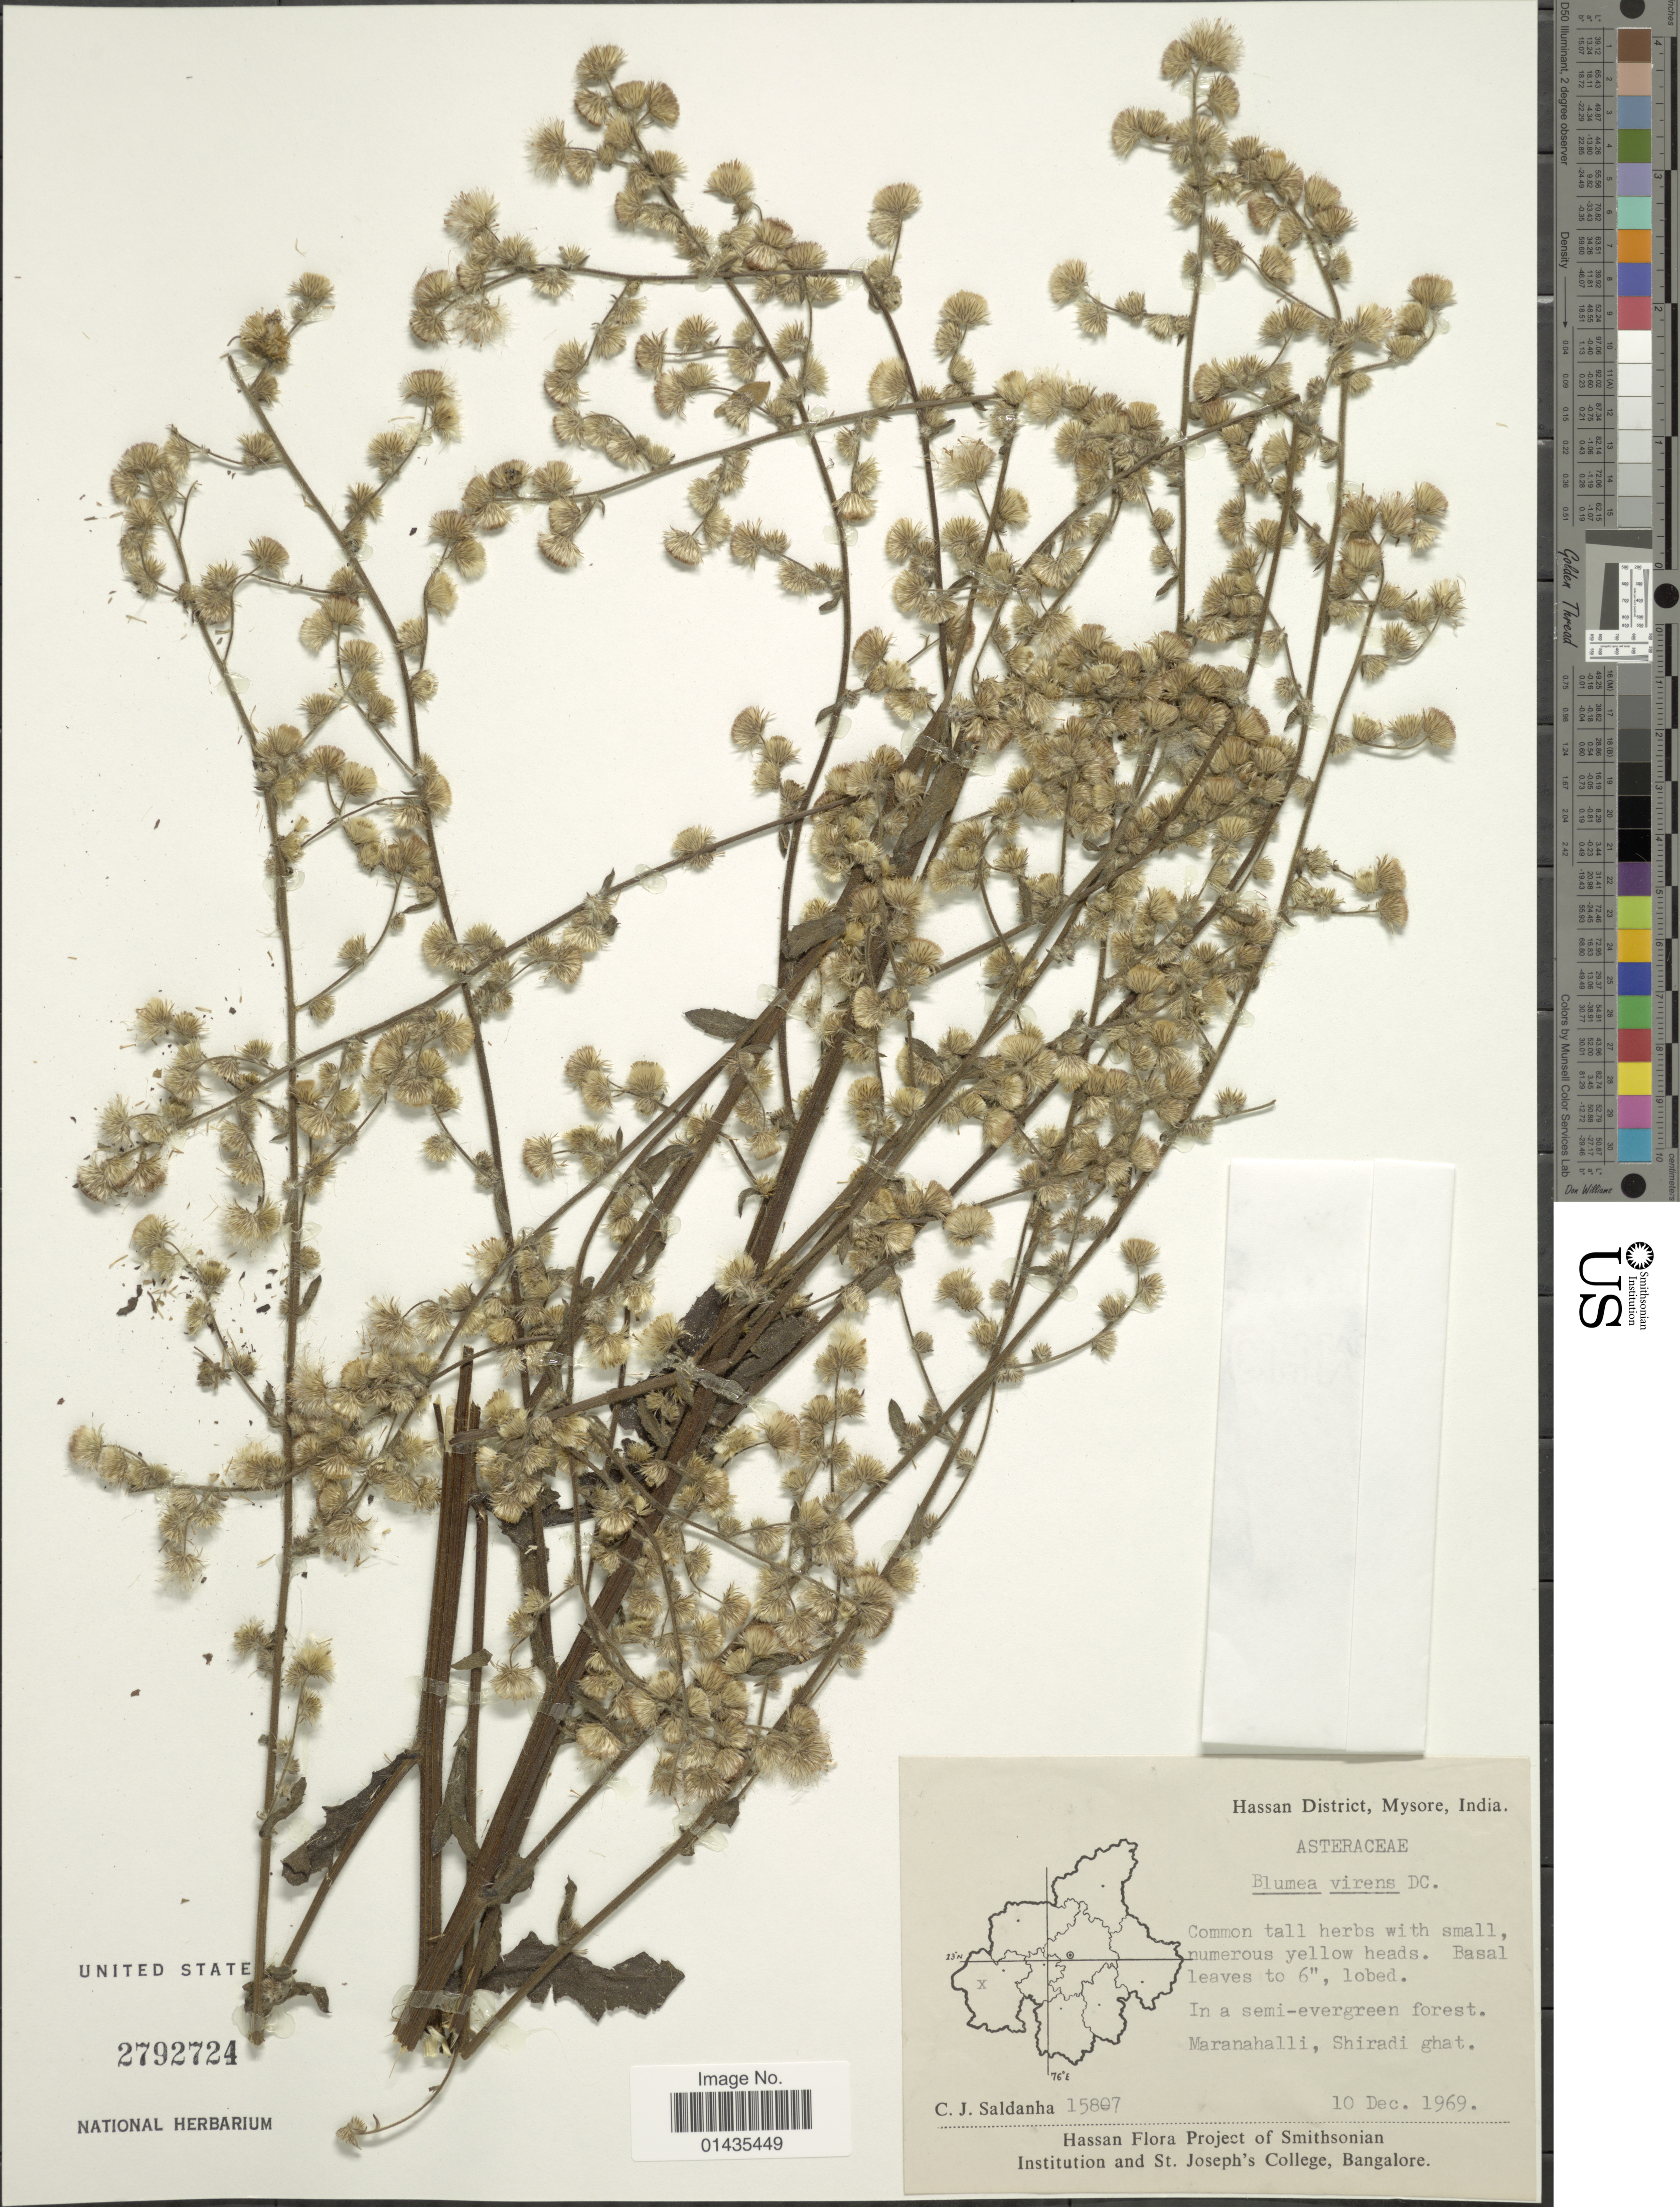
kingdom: Plantae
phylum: Tracheophyta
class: Magnoliopsida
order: Asterales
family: Asteraceae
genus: Blumea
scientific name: Blumea virens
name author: DC.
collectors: C. J. Saldanha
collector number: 15807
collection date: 1969-12-10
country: India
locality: Hassan District, Mysore, near Maranahalli, Shiradi ghat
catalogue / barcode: US 2792724